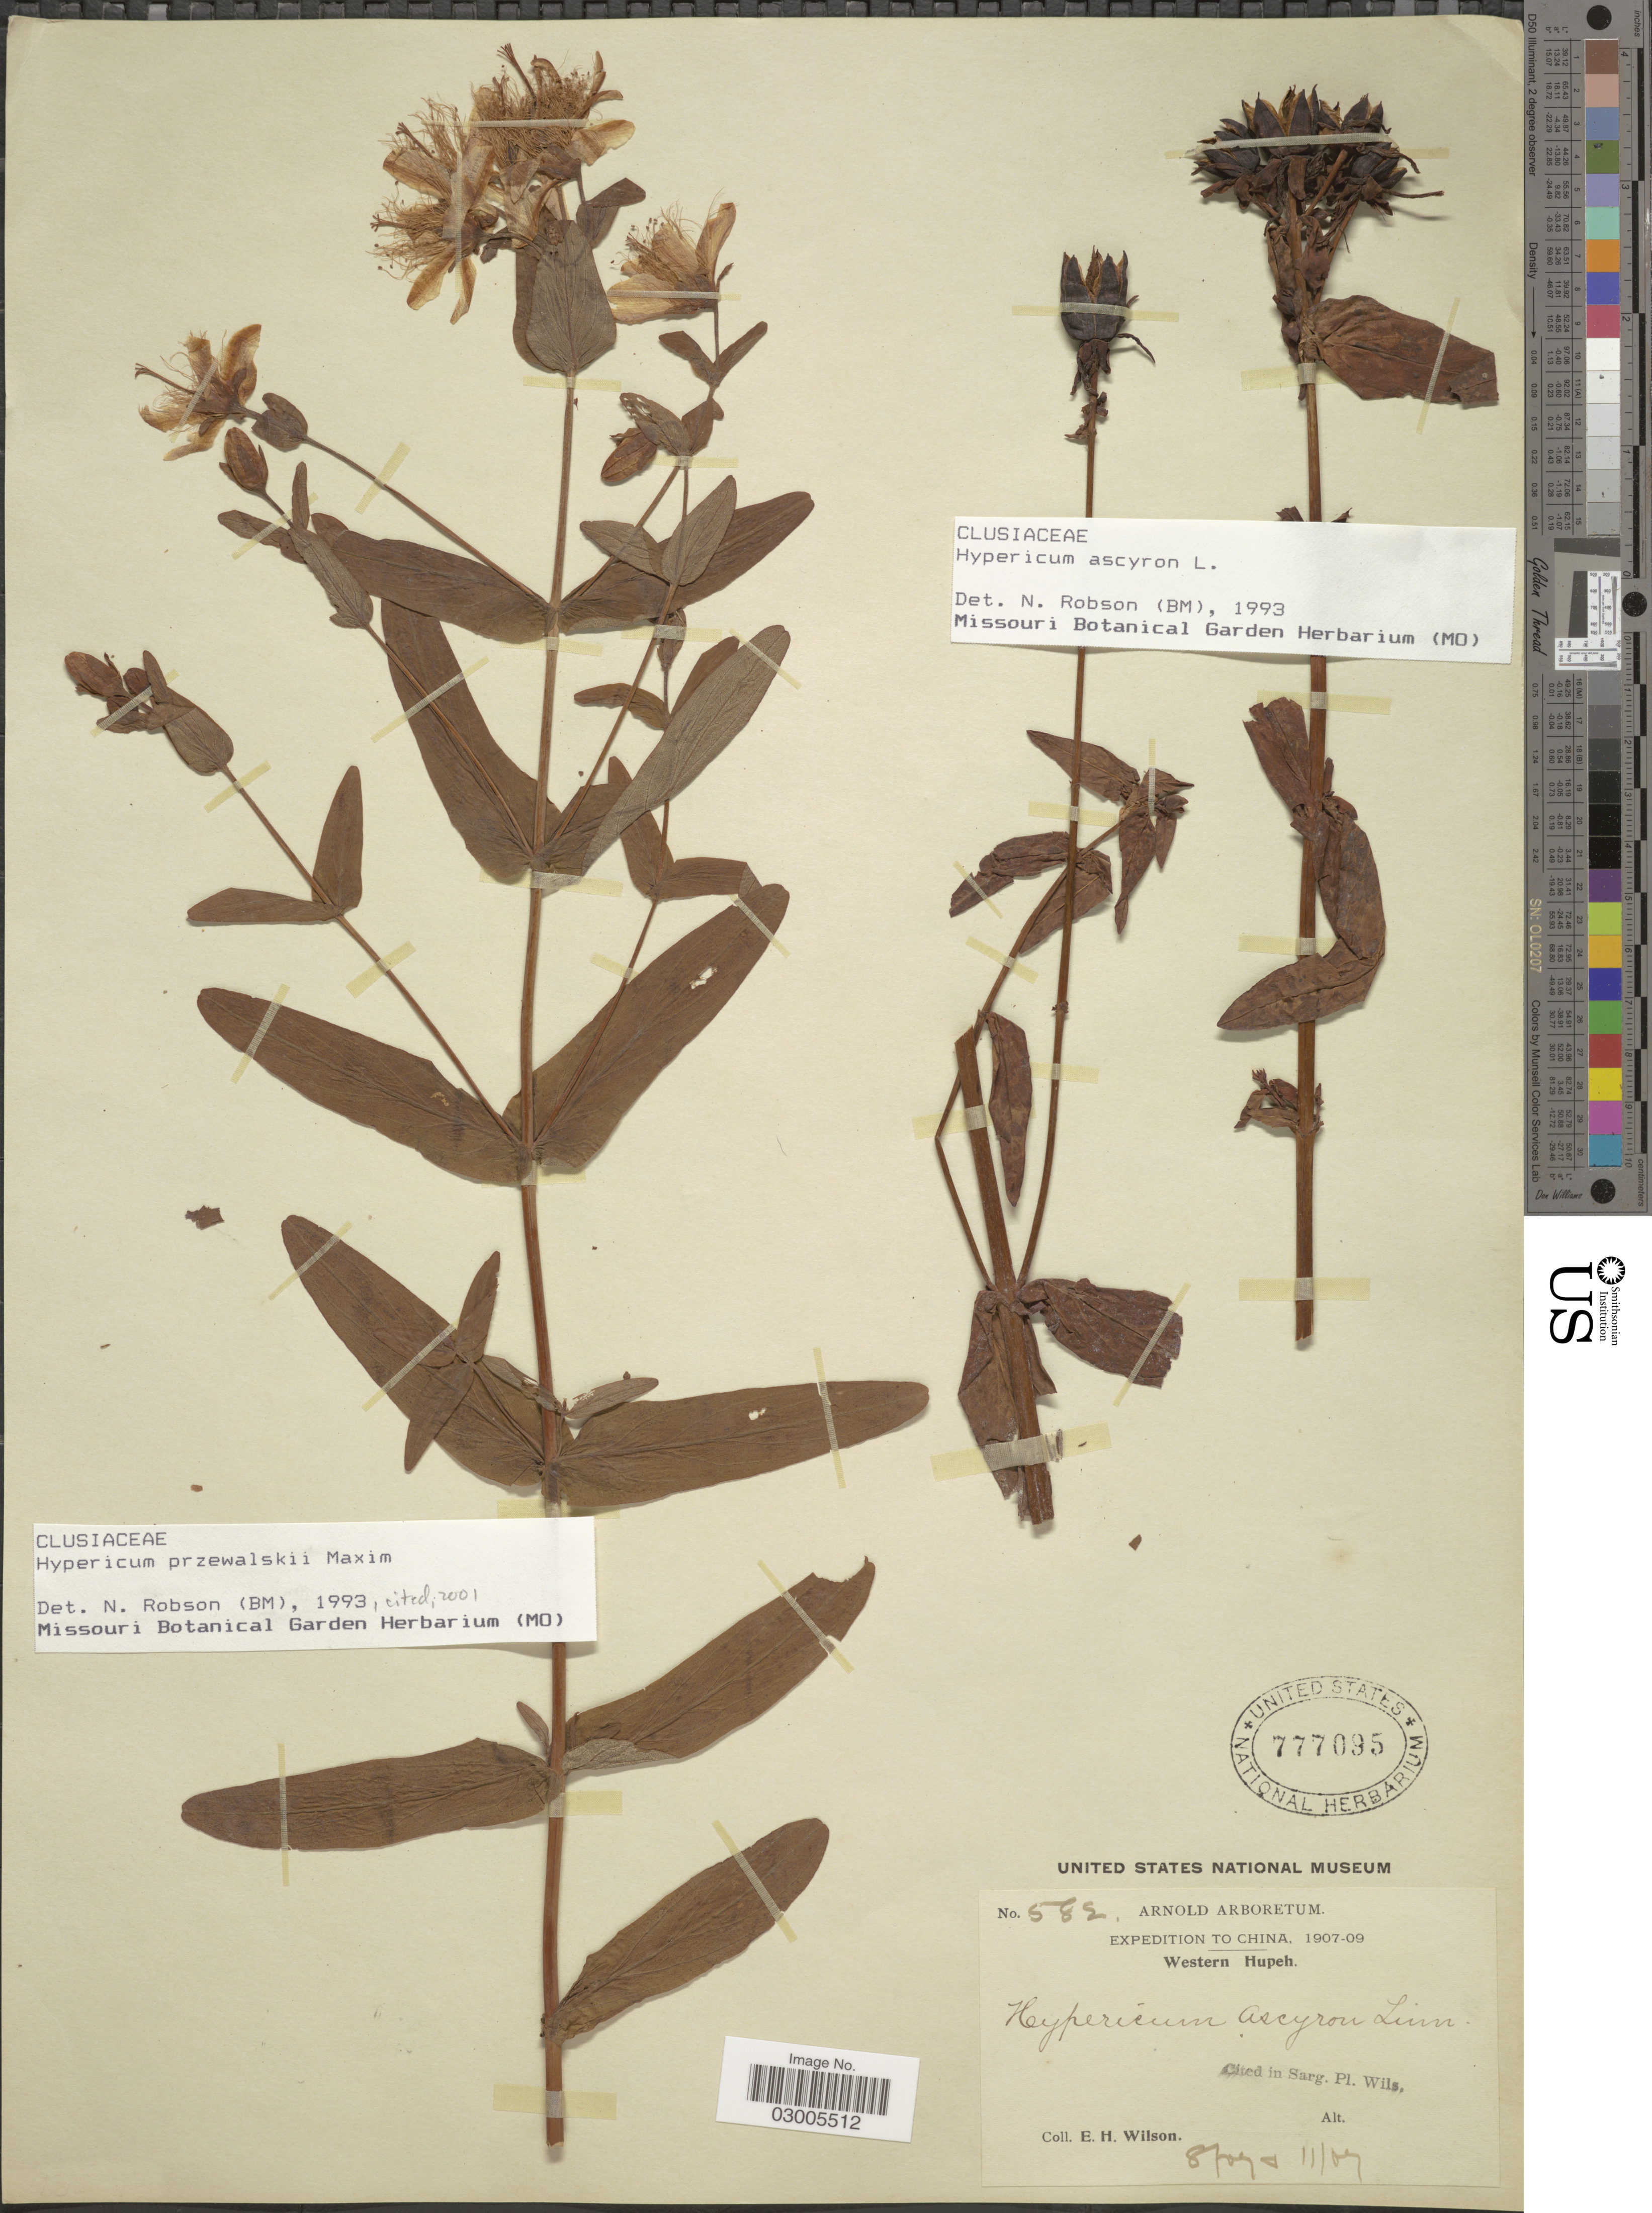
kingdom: Plantae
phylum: Tracheophyta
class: Magnoliopsida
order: Malpighiales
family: Hypericaceae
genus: Hypericum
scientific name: Hypericum przewalskii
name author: Maxim.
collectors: E. Wilson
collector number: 582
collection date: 1907-08/1907-11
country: China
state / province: Hubei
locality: Western Hupeh.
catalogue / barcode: US 777095